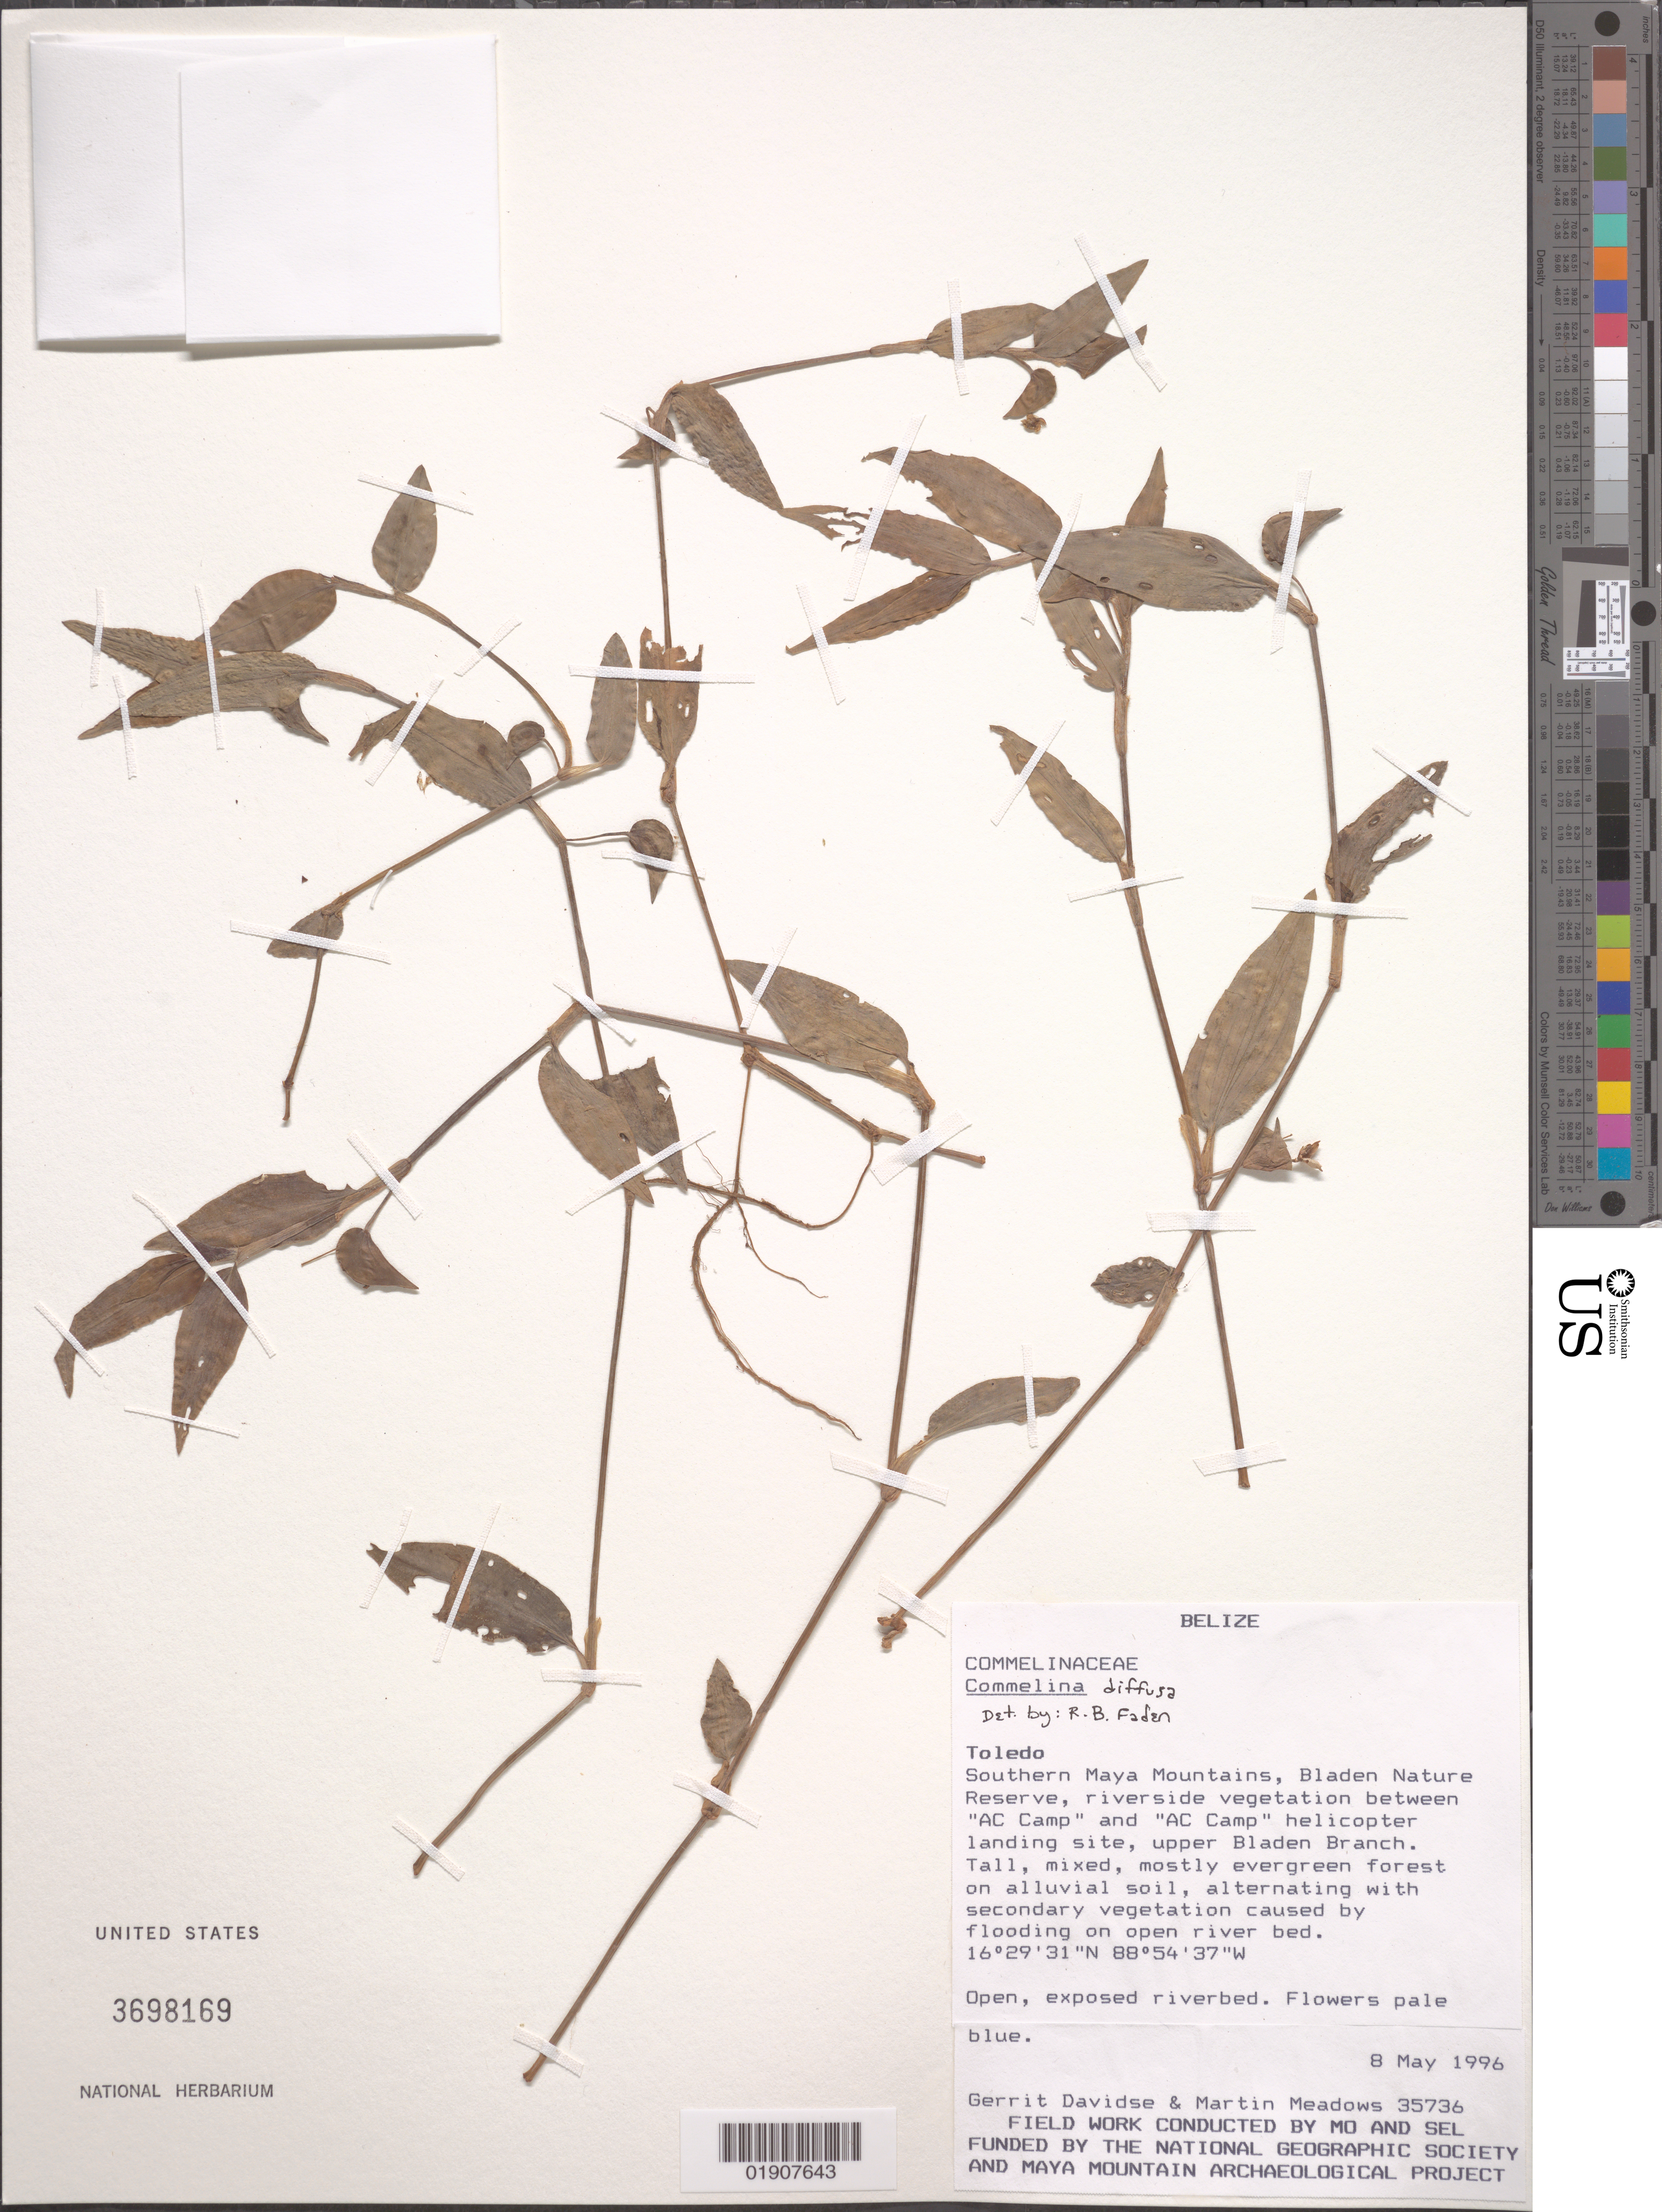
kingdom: Plantae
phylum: Tracheophyta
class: Liliopsida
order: Commelinales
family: Commelinaceae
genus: Commelina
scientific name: Commelina diffusa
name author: Burm. f.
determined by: Faden, Robert B., (US), Smithsonian Institution - National Museum of Natural History (UNITED STATES)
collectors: G. Davidse & M. Meadows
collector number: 35736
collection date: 1996-05-08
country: Belize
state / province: Toledo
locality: Southern Maya Mountains, Bladen Nature Reserve, riverside vegetation between "AC Camp" and "AC Camp" helicopter landing site, upper Bladen Branch.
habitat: Tall, mixed, mostly evergreen forest on alluvial soil, alternating with secondary vegetation caused by flooding on open river bed. Open, exposed riverbed.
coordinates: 16 29 31 N, 88 54 37 W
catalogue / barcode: US 3698169